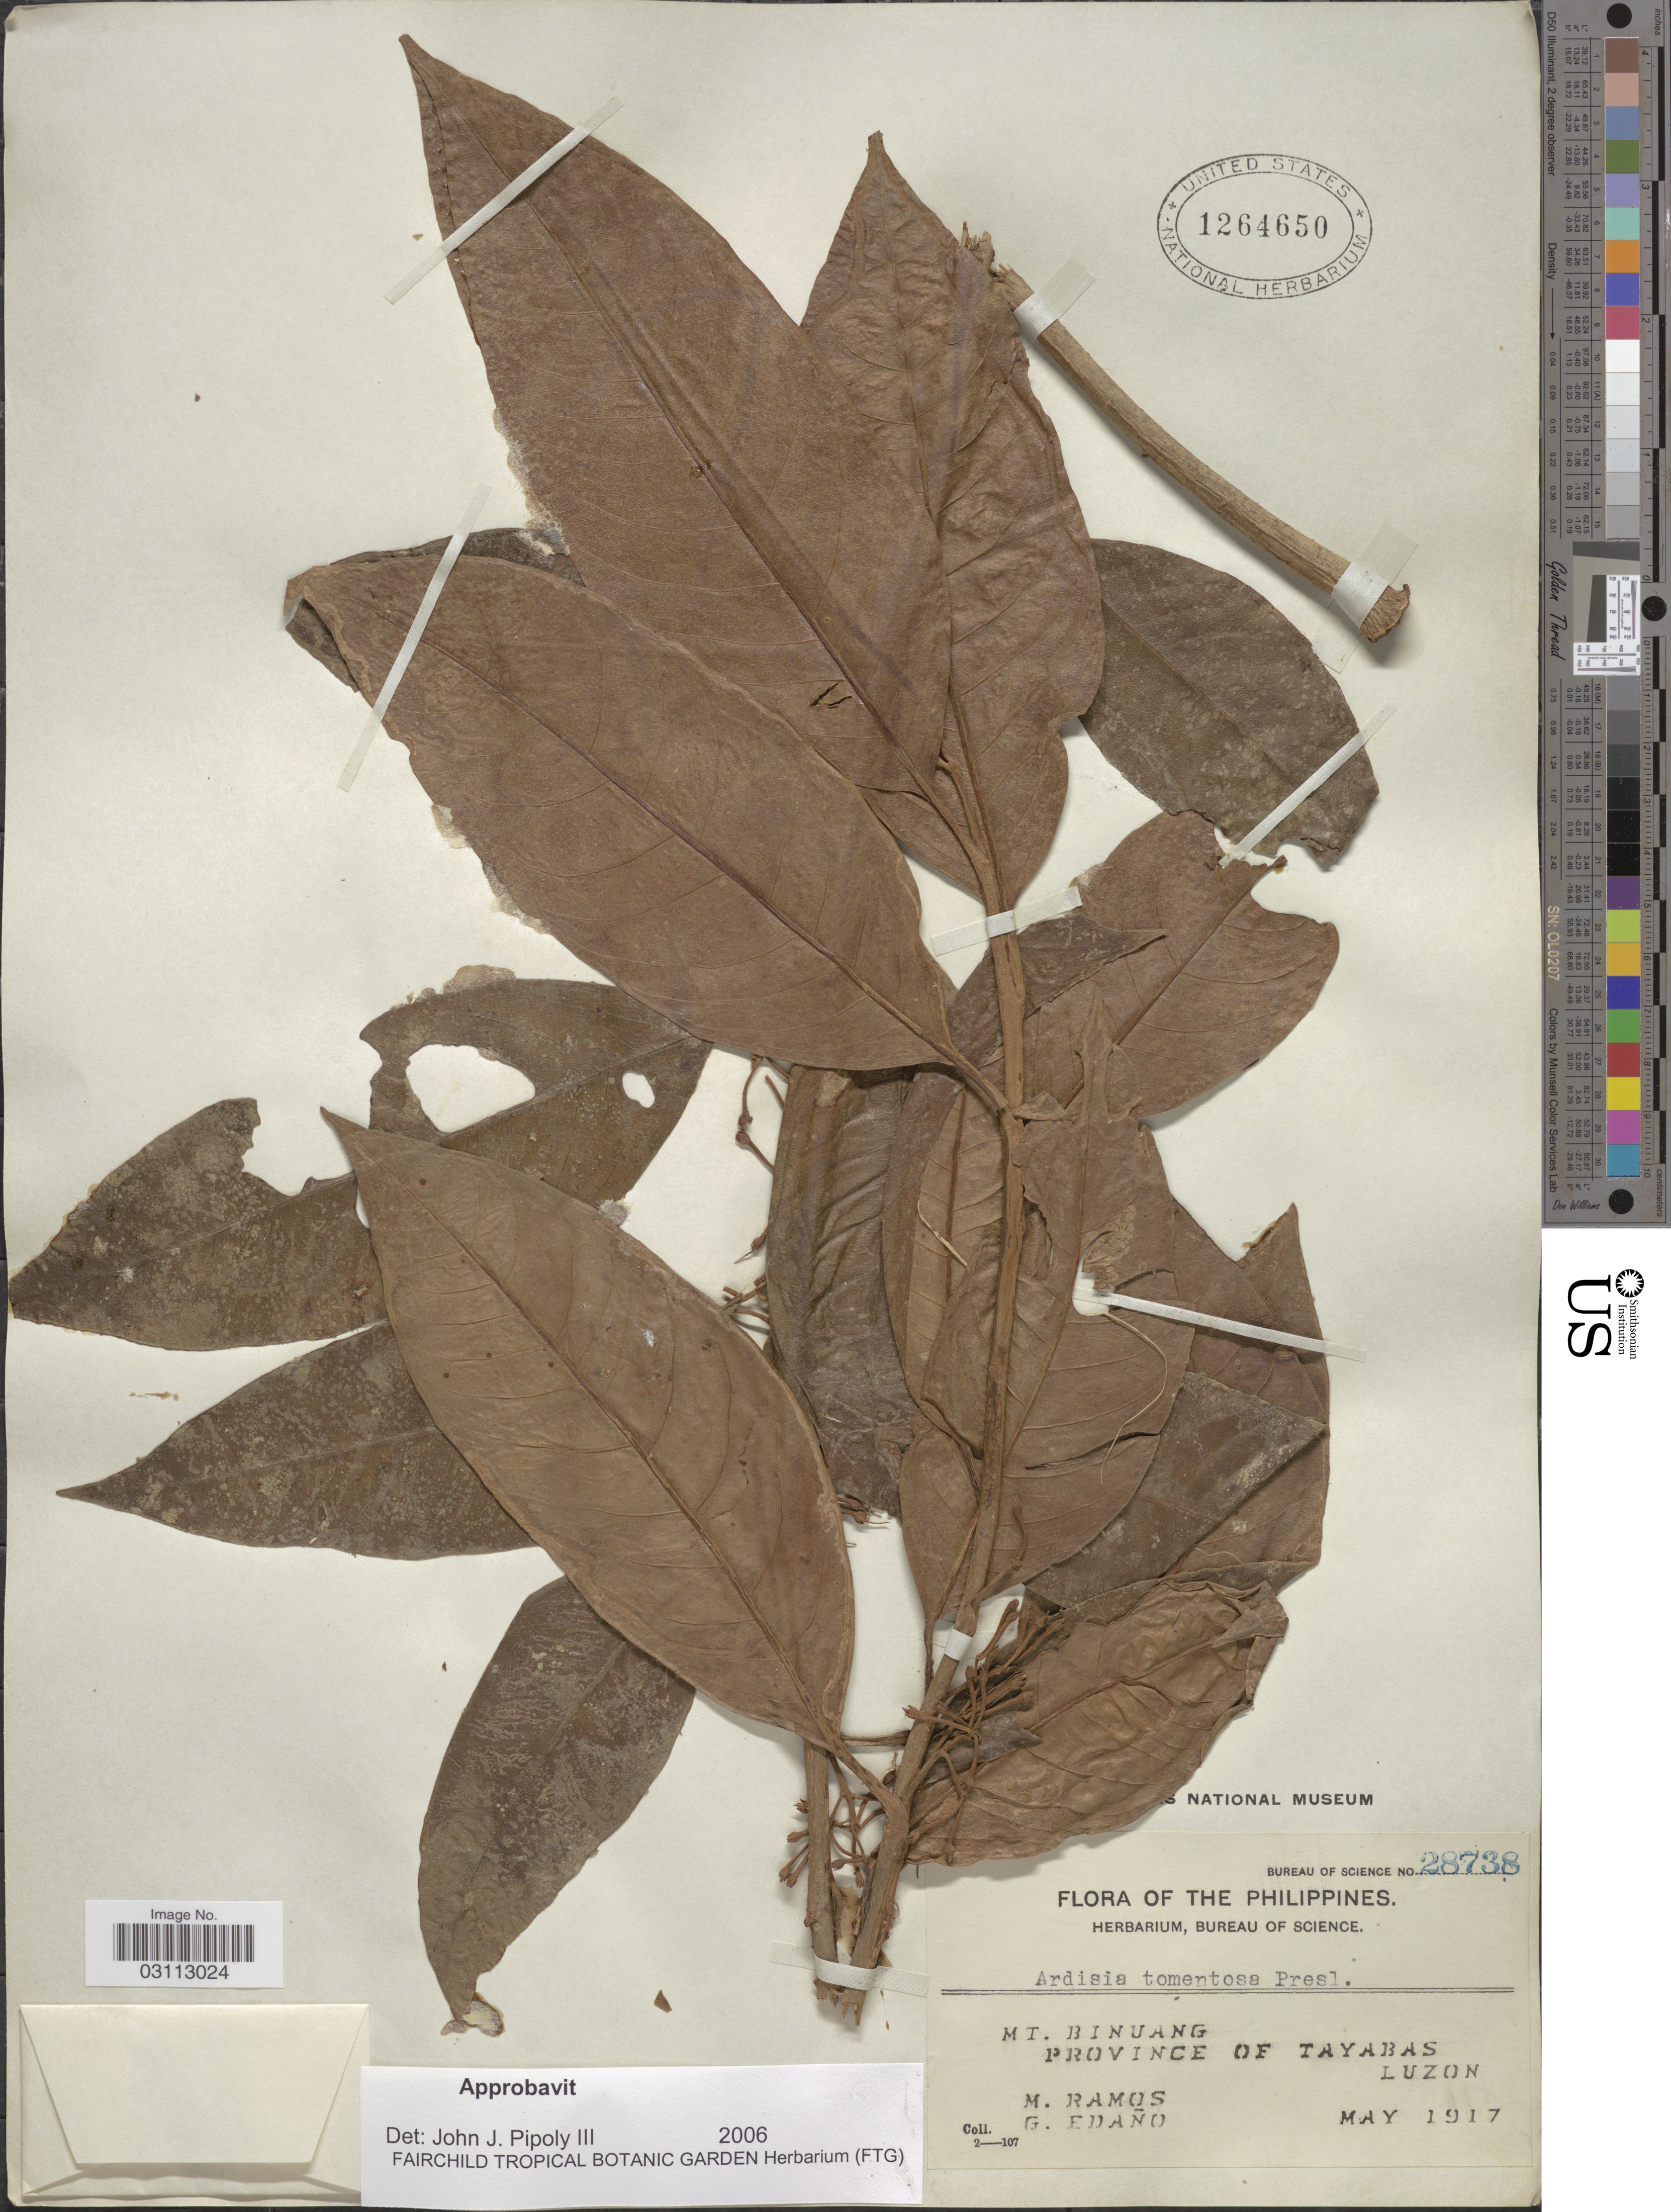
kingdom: Plantae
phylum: Tracheophyta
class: Magnoliopsida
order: Ericales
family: Primulaceae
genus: Ardisia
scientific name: Ardisia tomentosa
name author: C. Presl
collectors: M. Ramos & G. Edaño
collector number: Bureau of Science 28738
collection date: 1917-05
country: Philippines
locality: Mt. Binuang. Province of Tayabas. Luzon.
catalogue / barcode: US 1264650